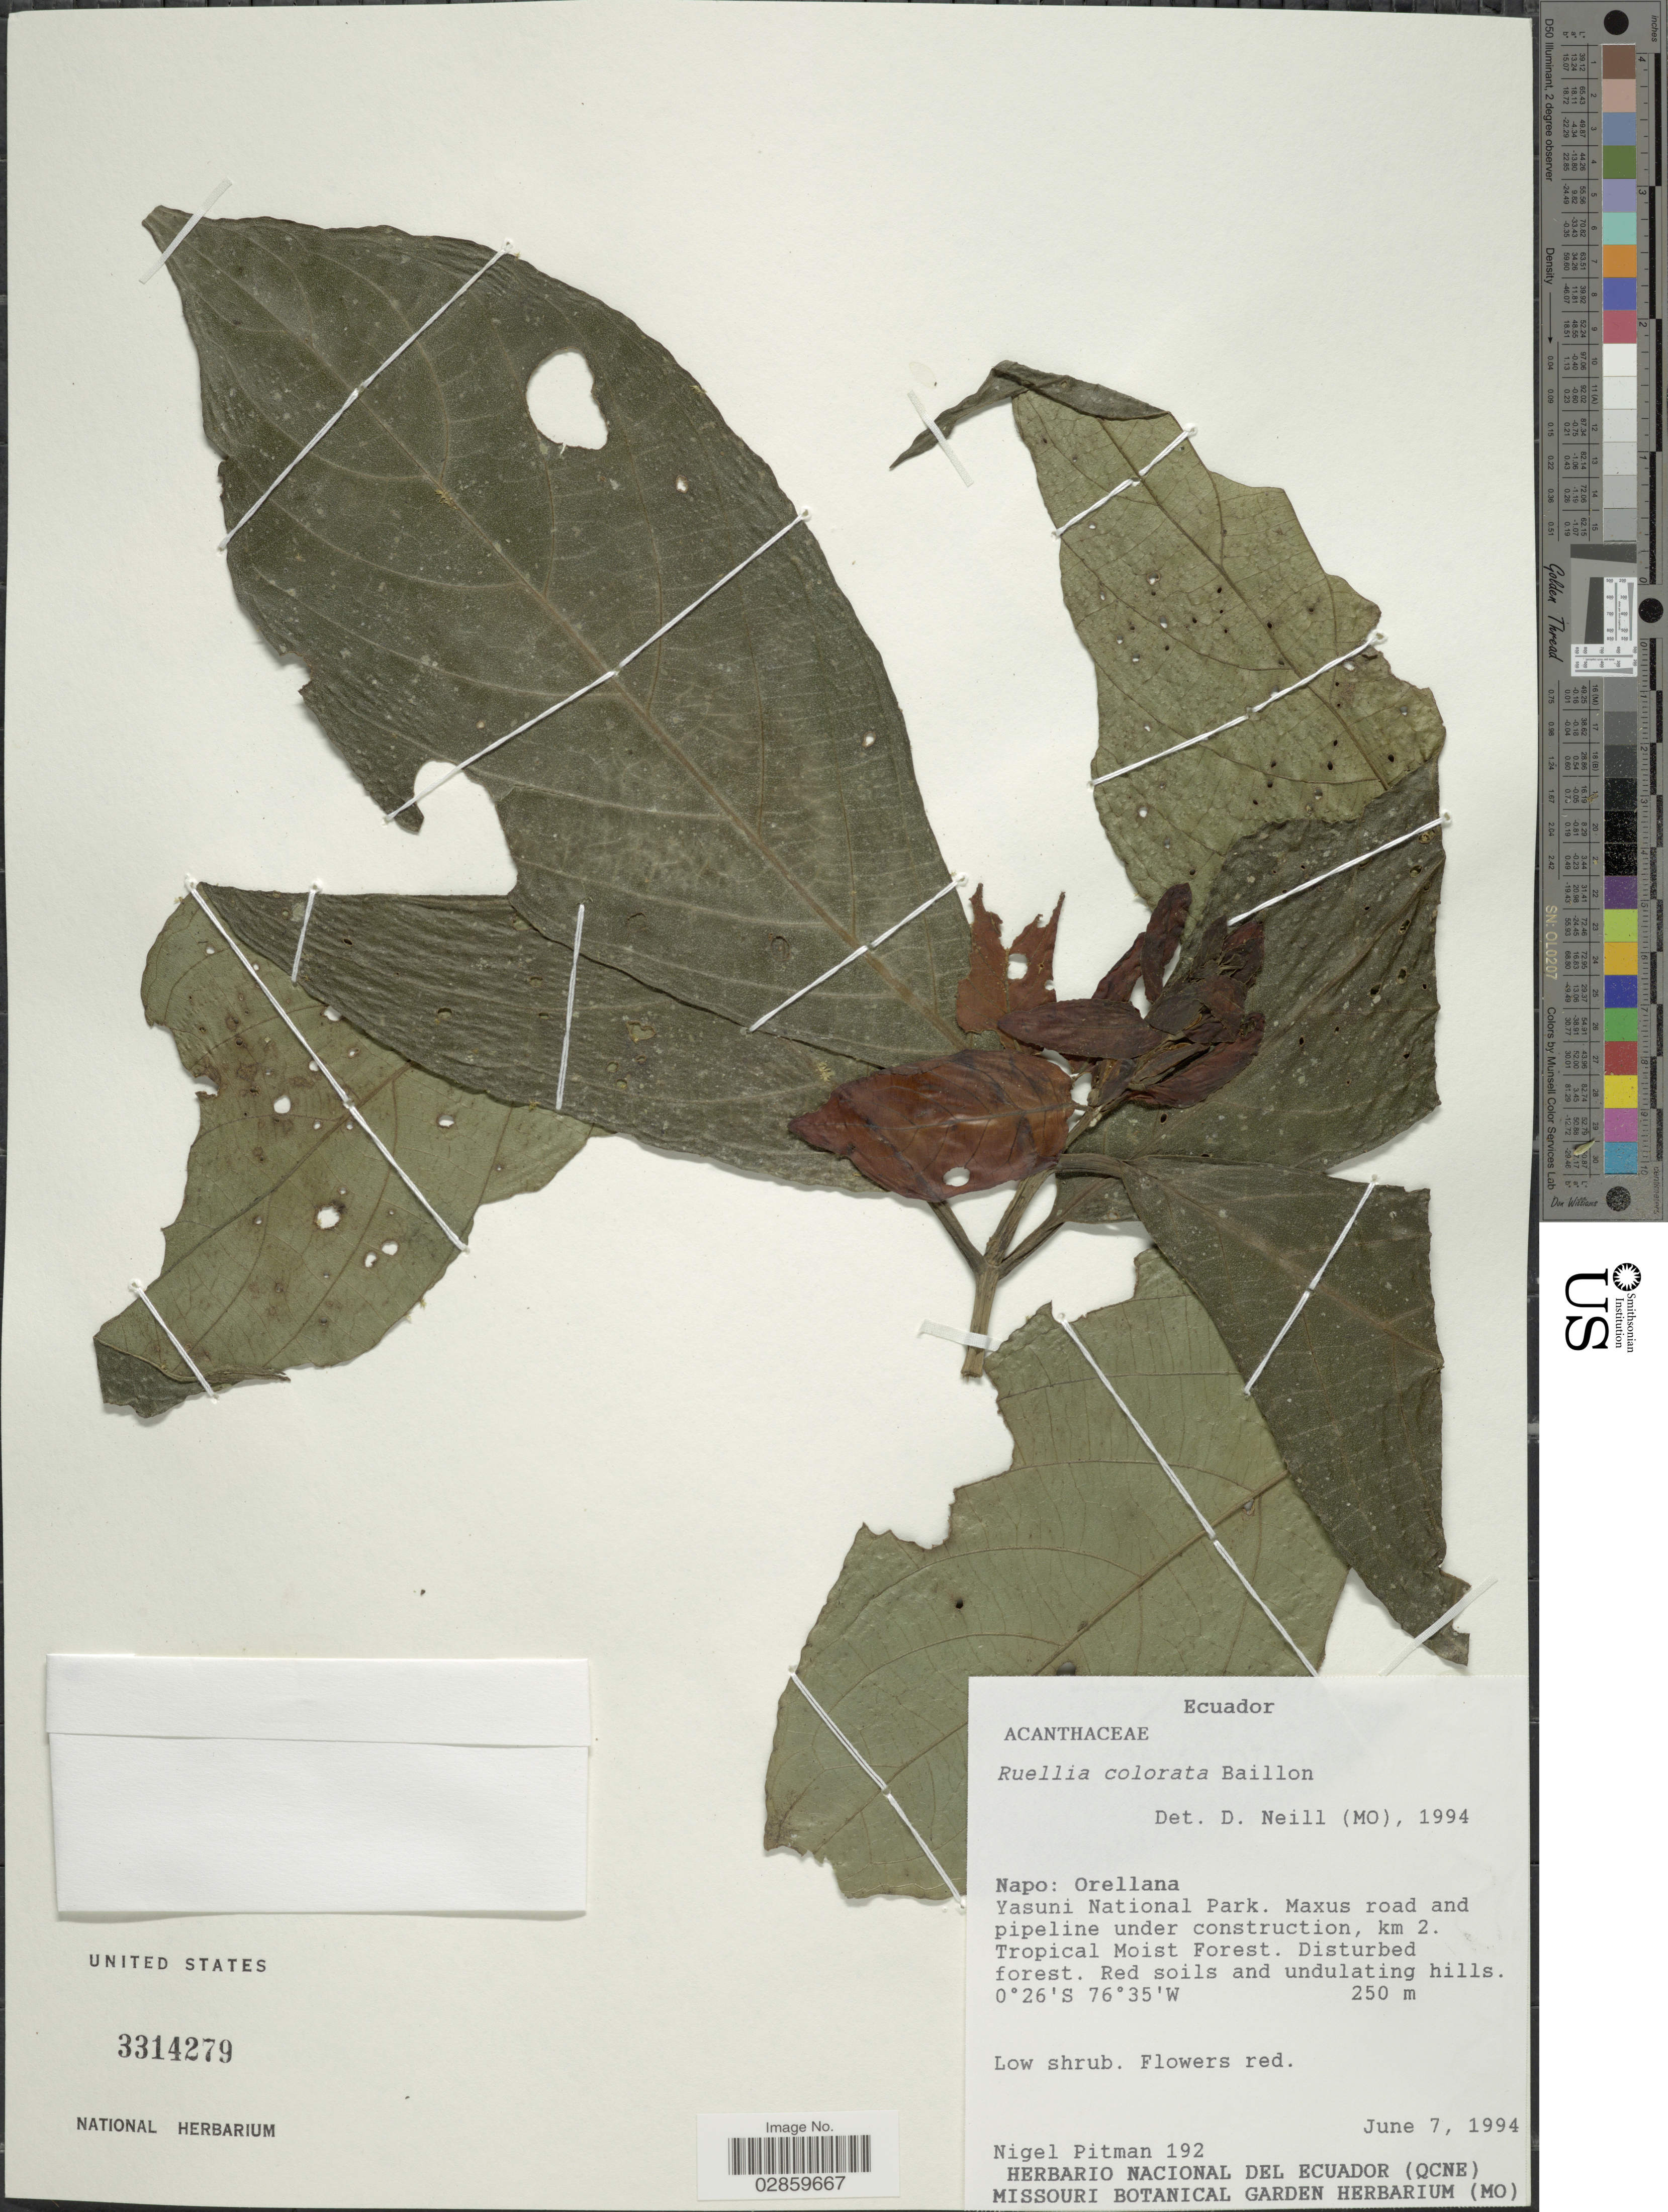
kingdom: Plantae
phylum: Tracheophyta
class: Magnoliopsida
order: Lamiales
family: Acanthaceae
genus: Ruellia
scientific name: Ruellia chartacea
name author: (T. Anderson) Wassh.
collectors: N. Pitman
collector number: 192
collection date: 1994-06-07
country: Ecuador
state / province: Napo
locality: Orellana. Yasuni National Park. Maxus road and pipeline under construction, km 2.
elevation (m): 250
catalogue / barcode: US 3314279